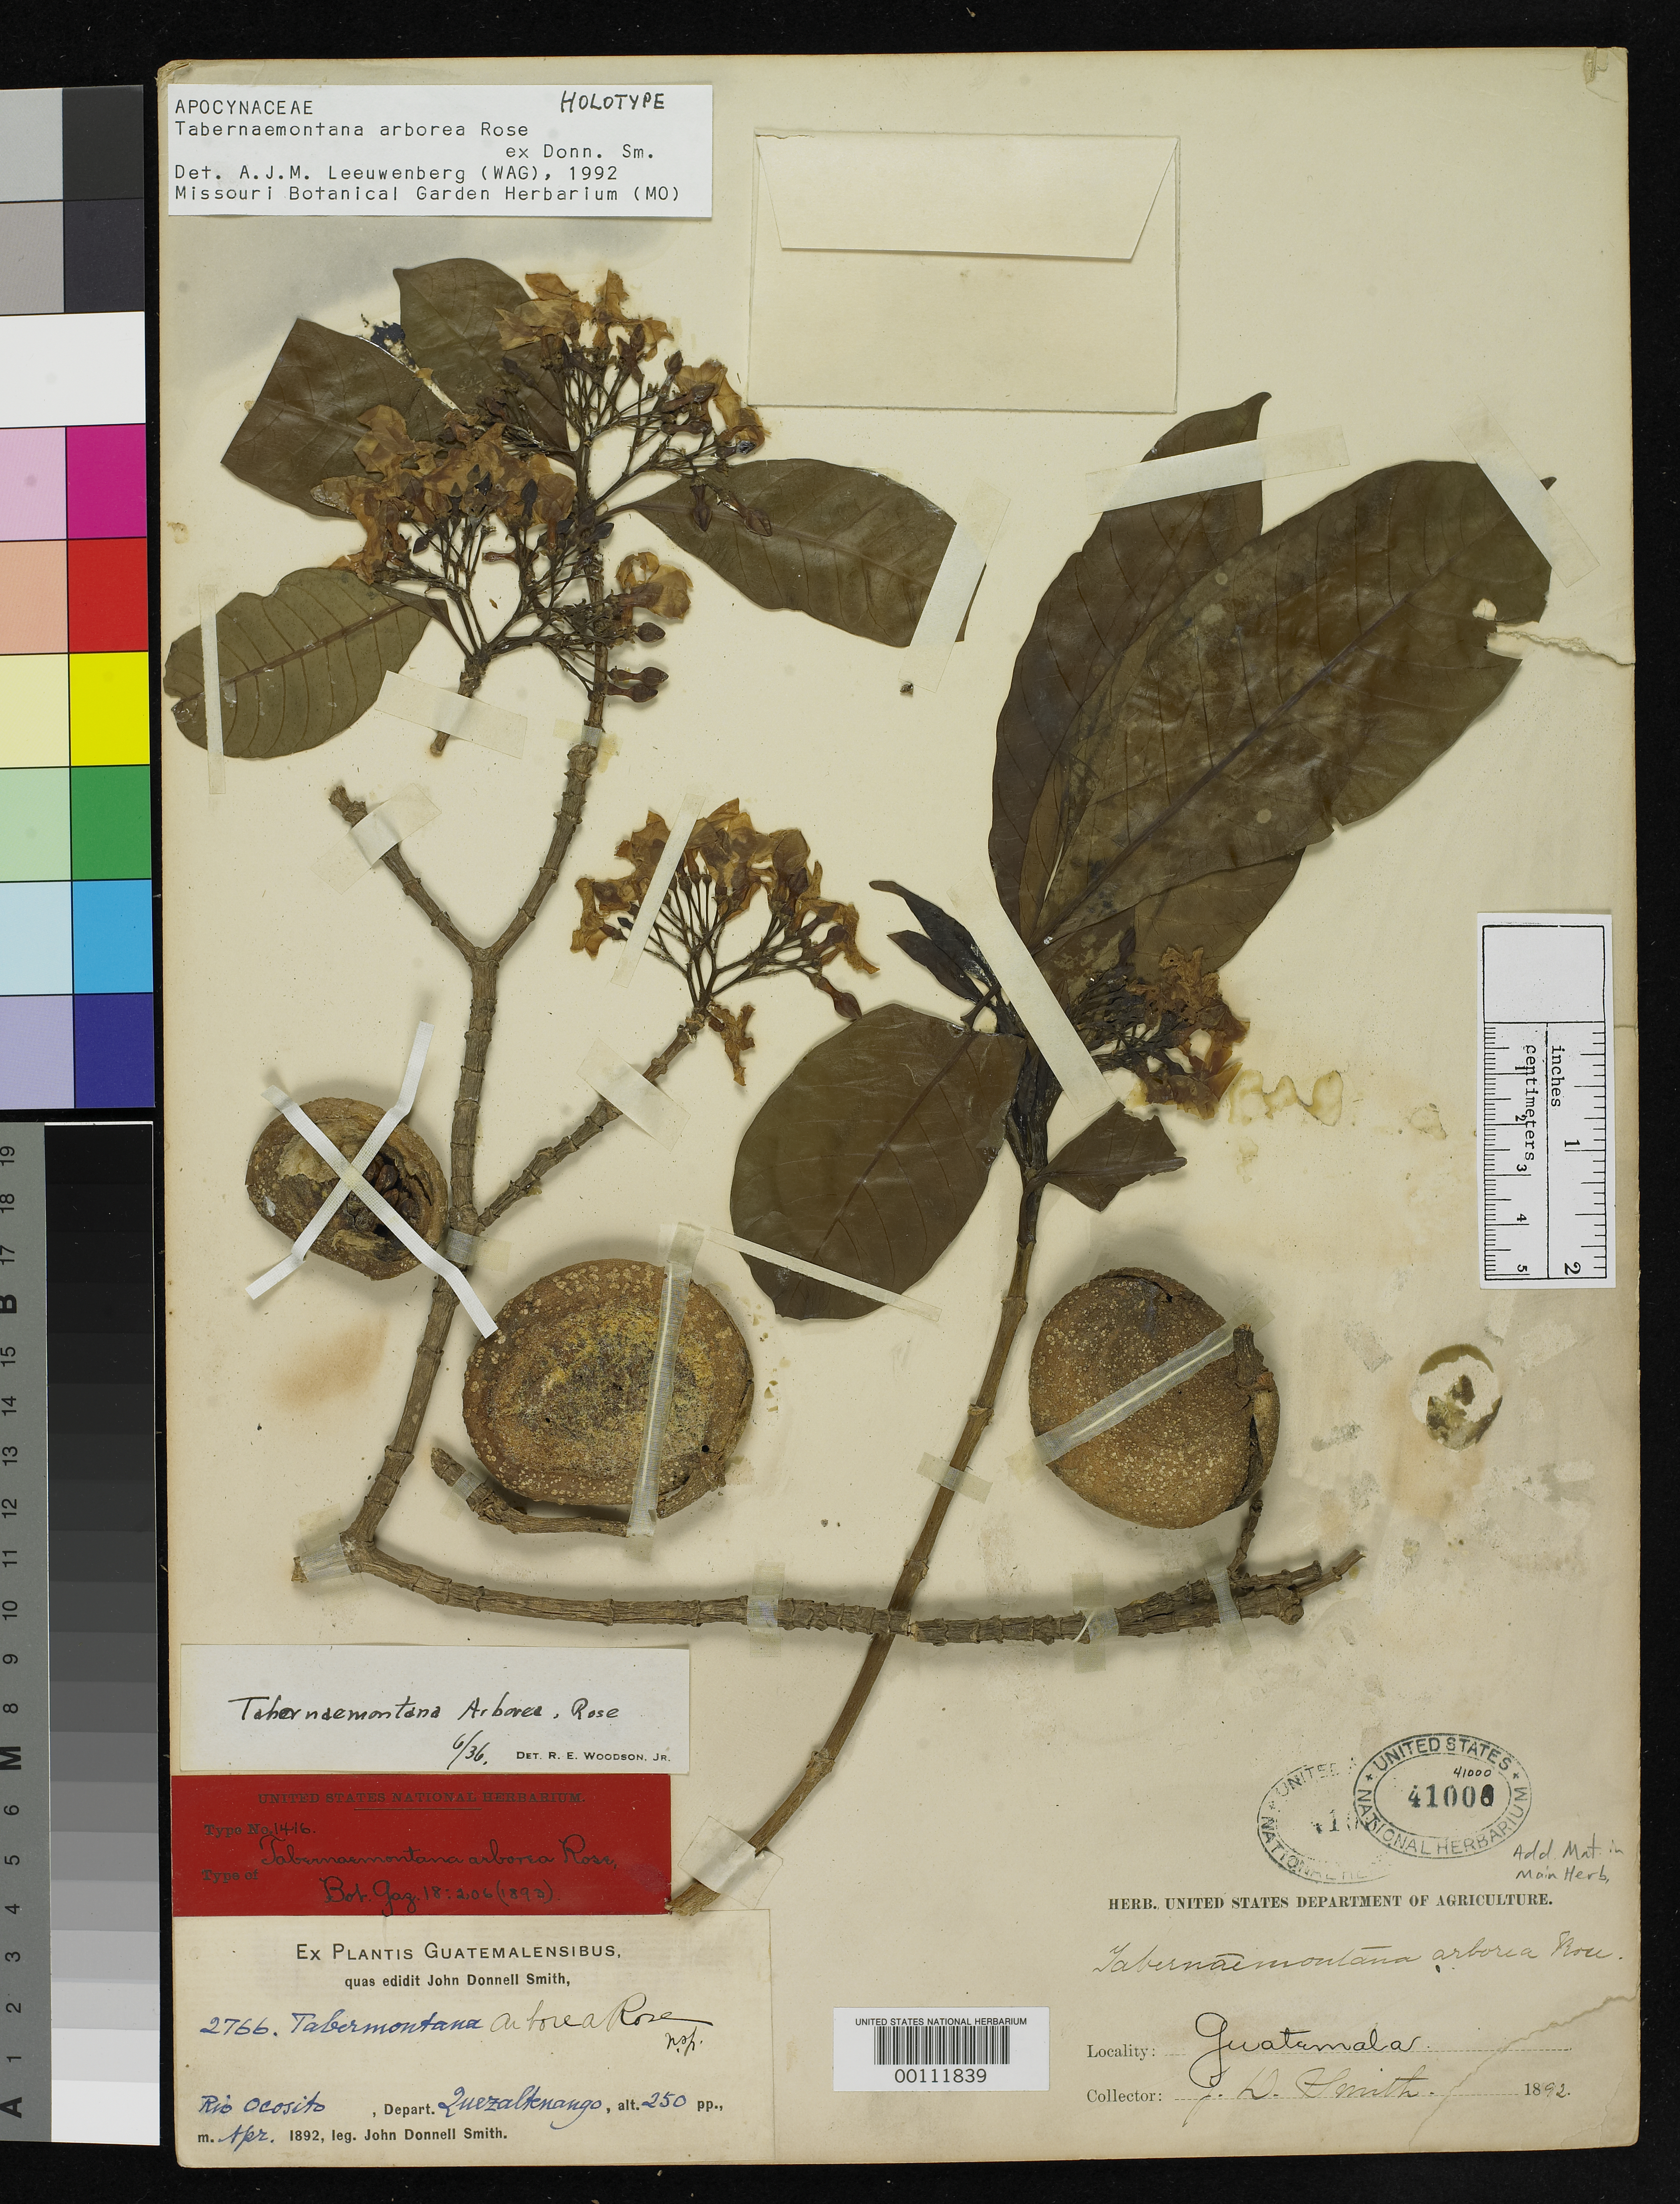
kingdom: Plantae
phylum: Tracheophyta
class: Magnoliopsida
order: Gentianales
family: Apocynaceae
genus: Tabernaemontana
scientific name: Tabernaemontana arborea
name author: Rose in Donn. Sm.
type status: Type Collection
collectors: J. Donnell Smith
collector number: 2766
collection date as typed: Apr 1892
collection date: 1892-04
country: Guatemala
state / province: Quetzaltenango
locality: Banks of Rio Ocosito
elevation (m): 76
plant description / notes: US has 4 sheets of this collection, 2 from the original US herbarium (USNH 41000, 84378) and 2 received from the John Donnell Smith herbarium (USNH 1338859, 1338860). 3 sheets are variously and confusingly annotated as "holotype" but type status of individual sheets remains uncertain.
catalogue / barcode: US 41000